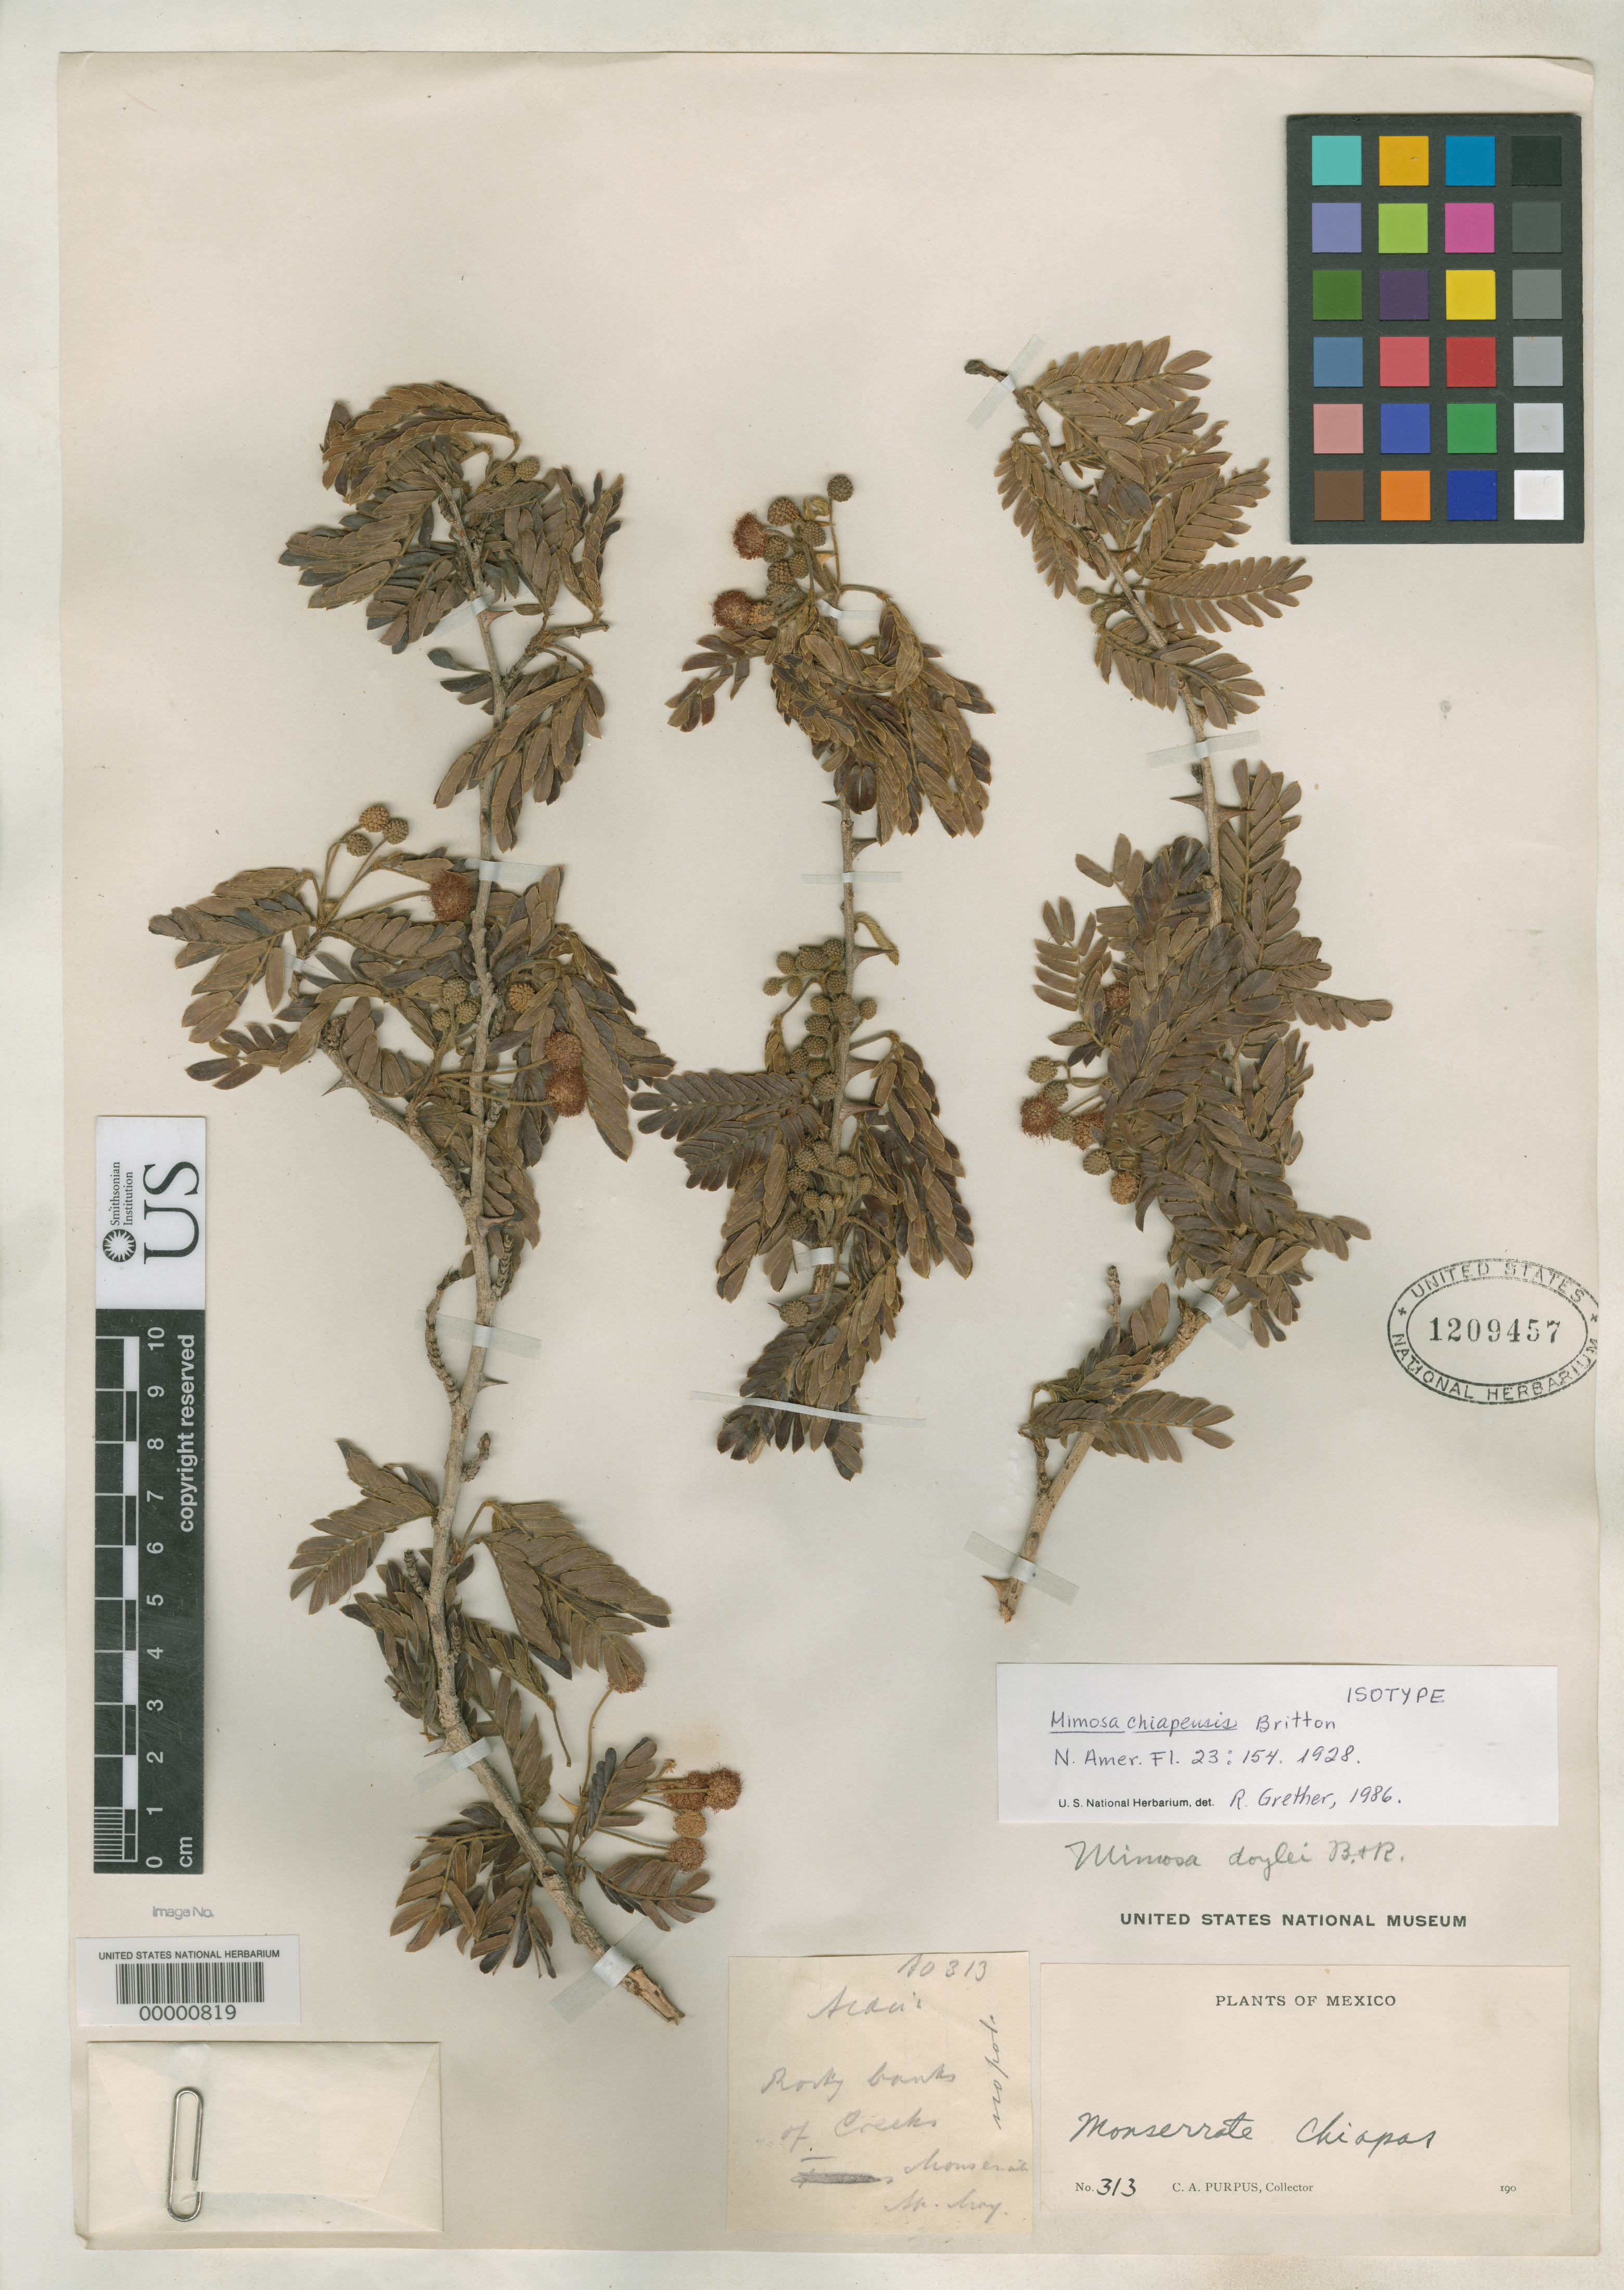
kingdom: Plantae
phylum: Tracheophyta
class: Magnoliopsida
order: Fabales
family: Fabaceae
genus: Mimosa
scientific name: Mimosa chiapenis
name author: Britton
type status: Type Collection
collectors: C. A. Purpus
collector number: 10313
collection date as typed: May 1925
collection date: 1925-05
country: Mexico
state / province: Chiapas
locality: Monserrate.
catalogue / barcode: US 1209457